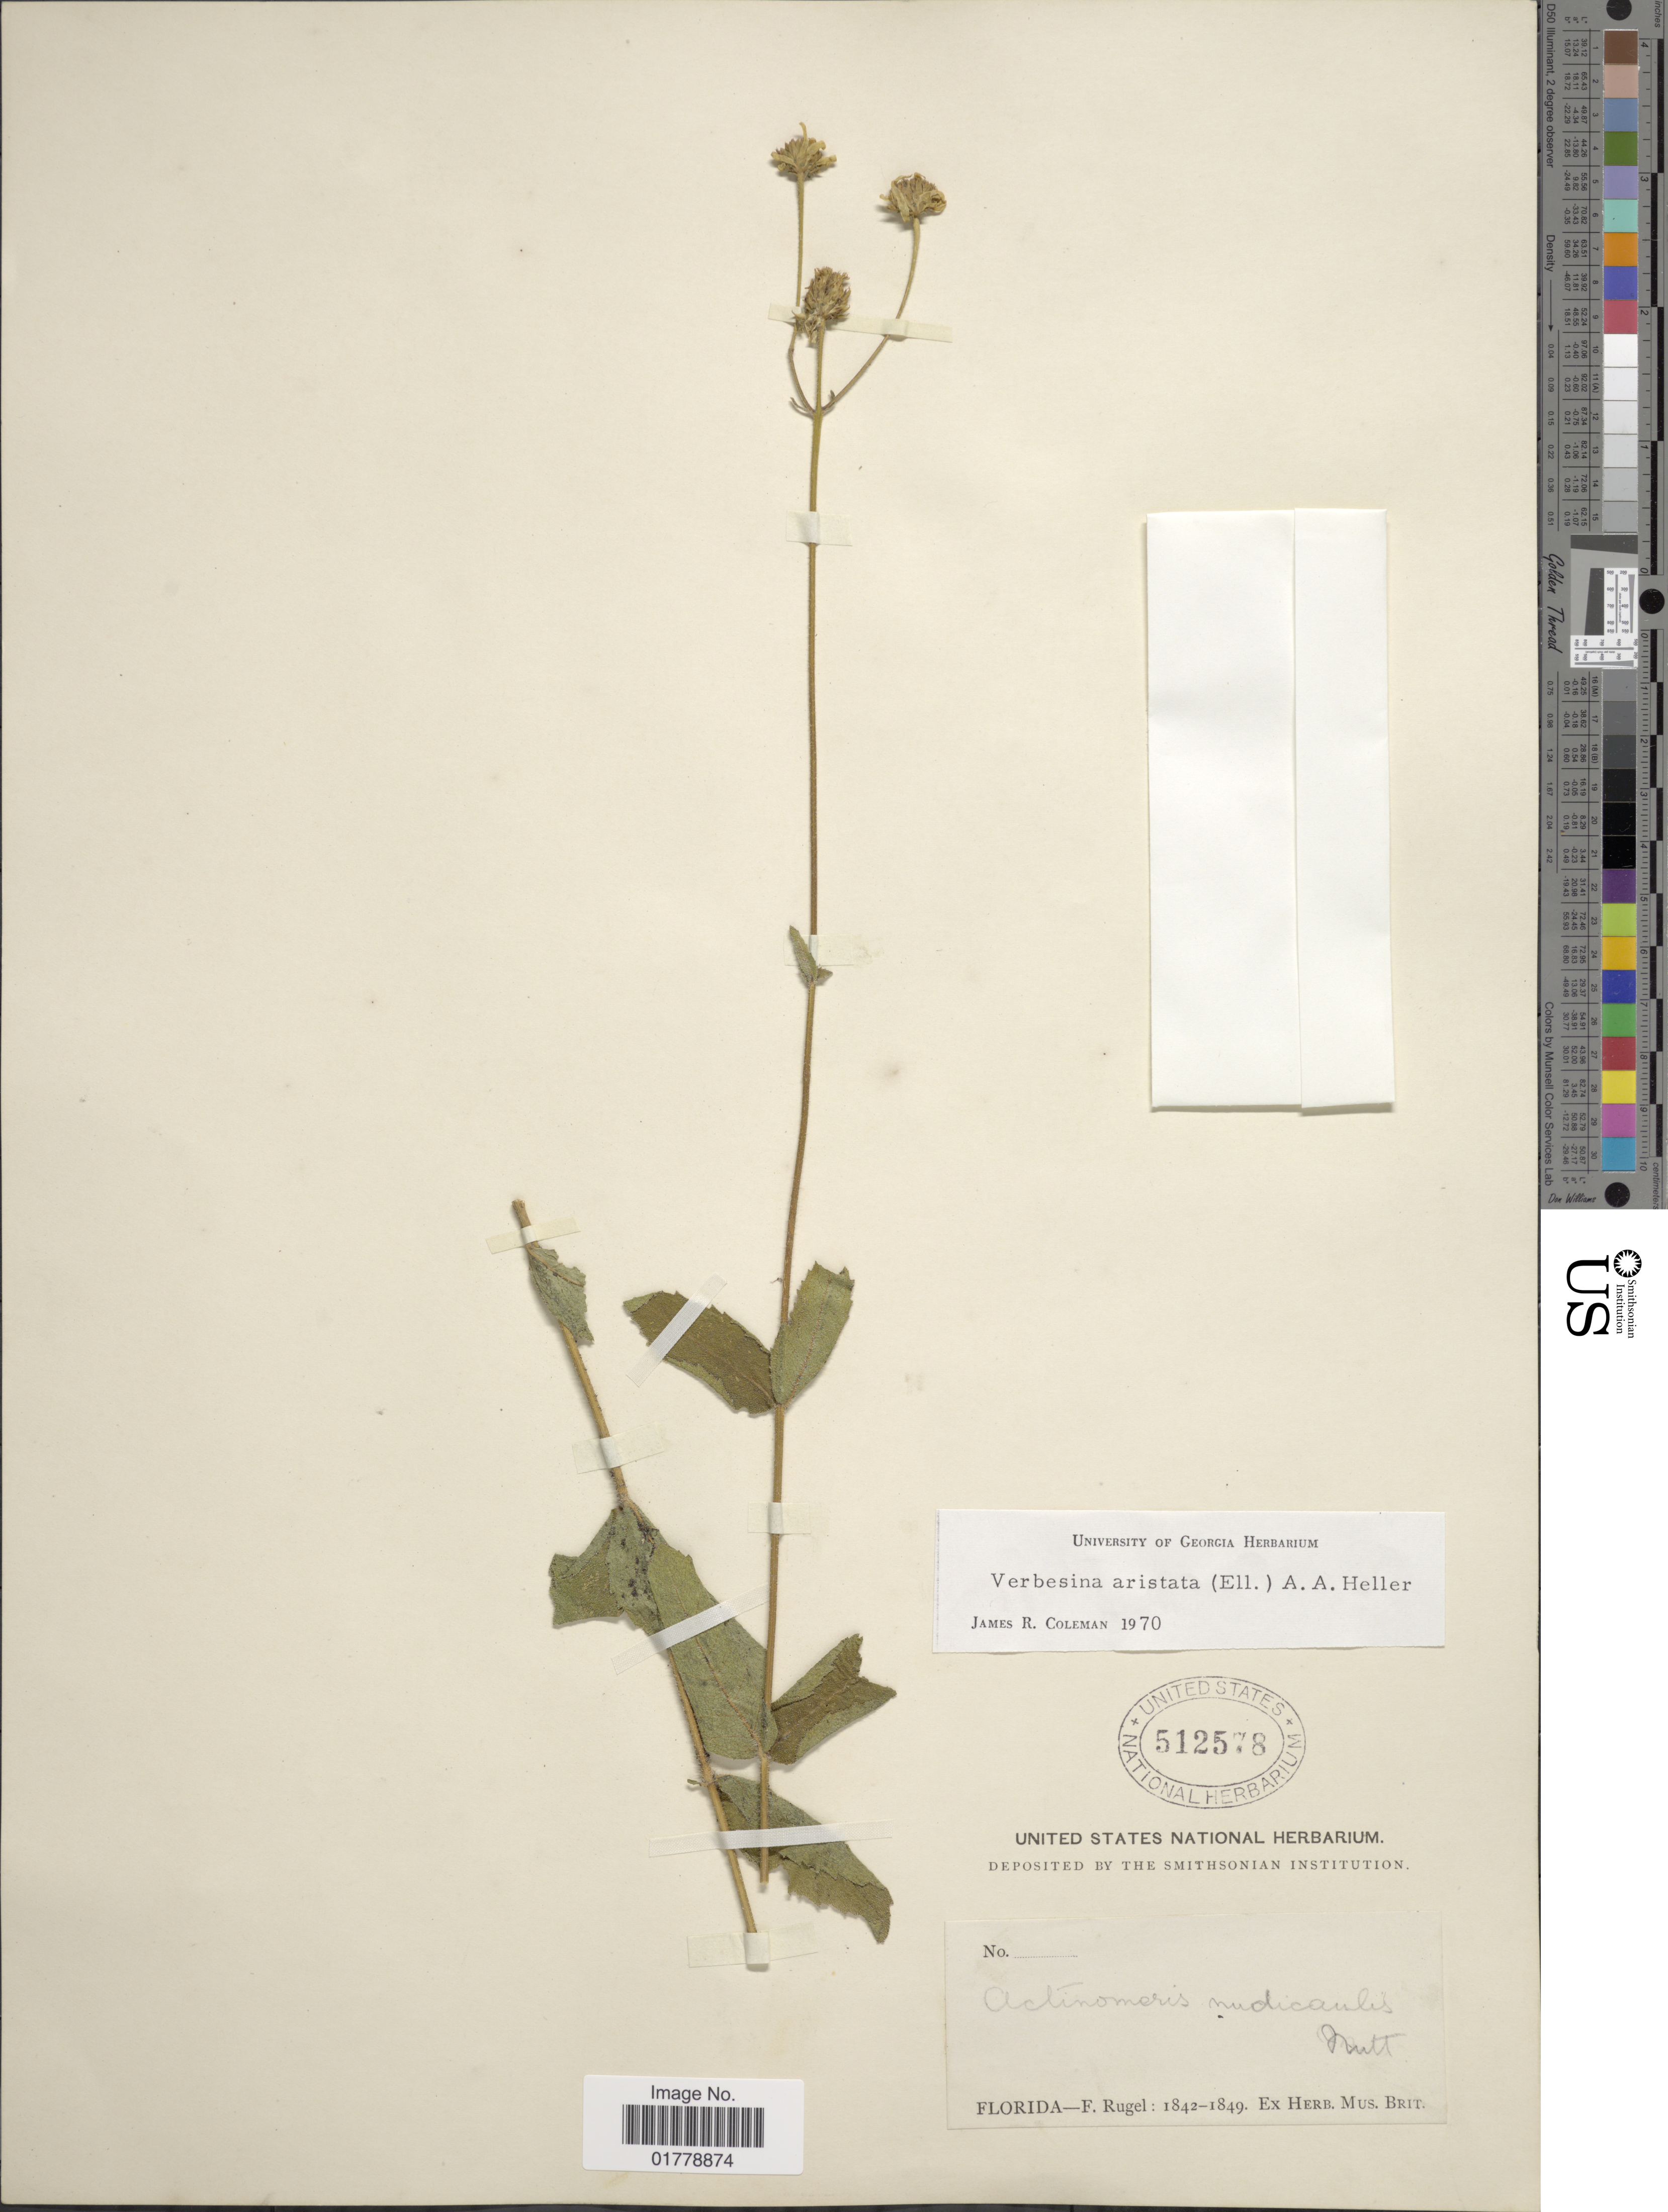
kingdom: Plantae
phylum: Tracheophyta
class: Magnoliopsida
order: Asterales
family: Asteraceae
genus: Verbesina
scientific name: Verbesina aristata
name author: (Elliott) A. Heller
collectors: F. Rugel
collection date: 1842/1849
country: United States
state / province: Florida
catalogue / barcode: US 512578